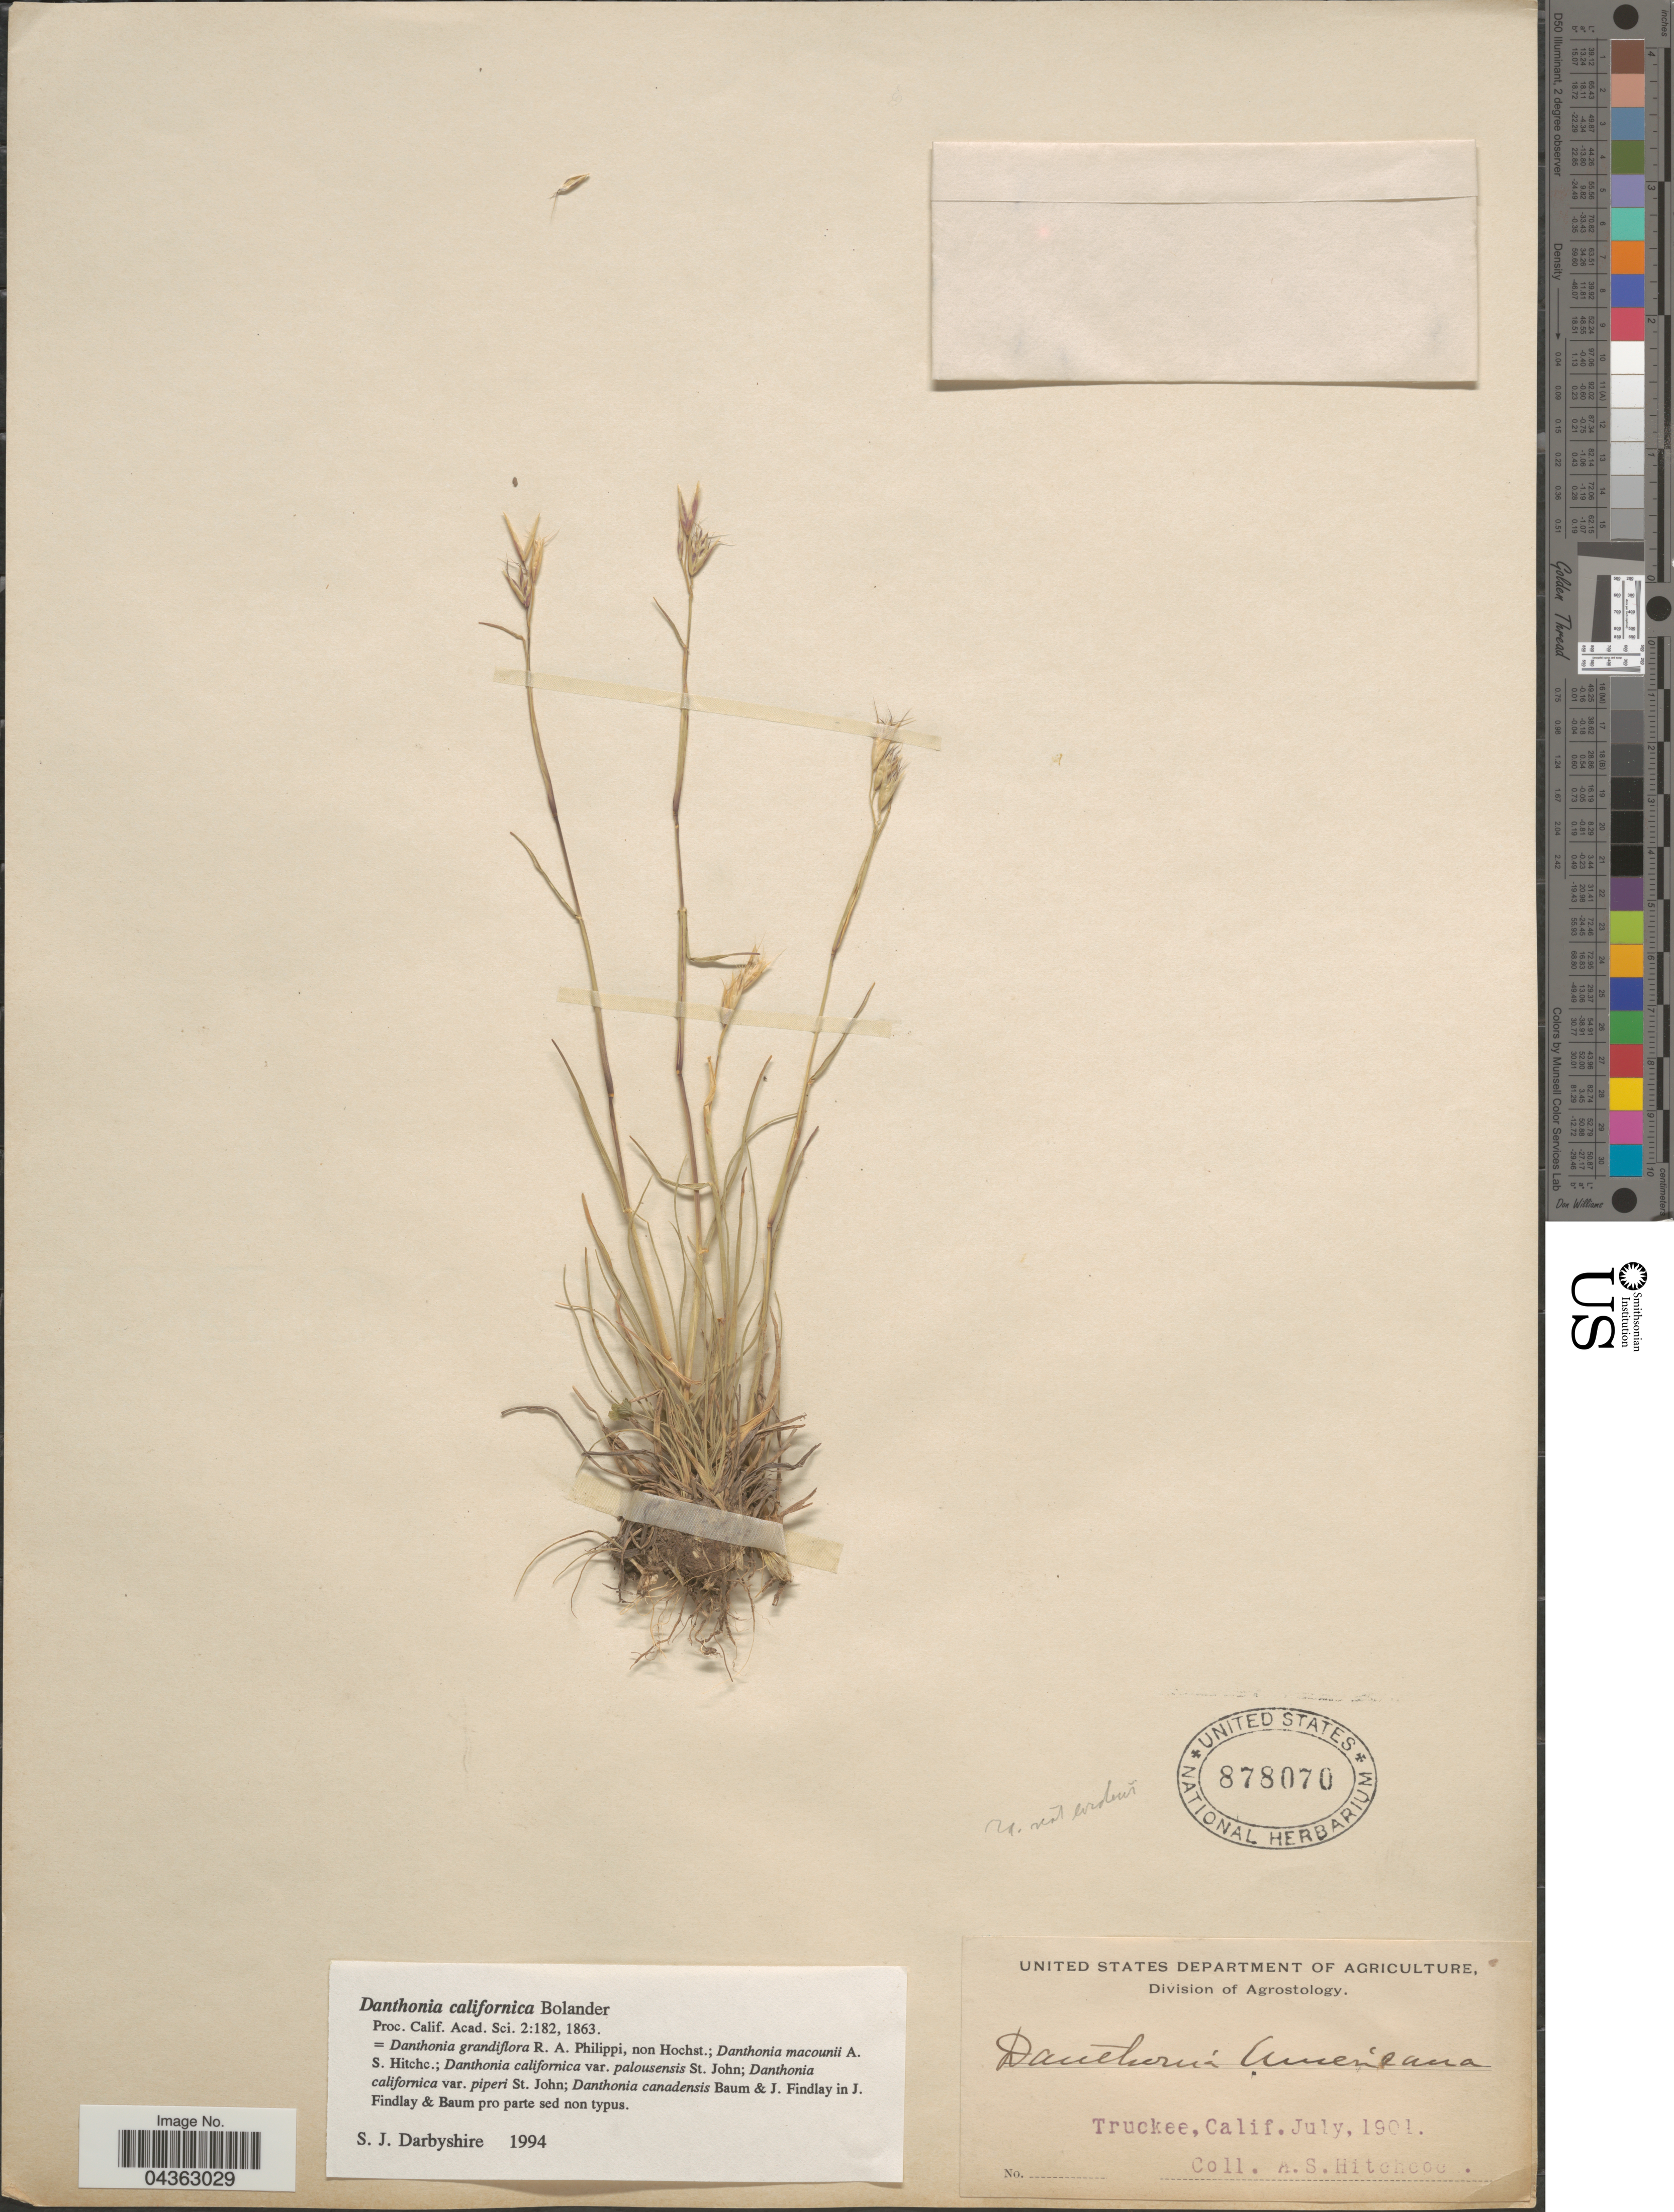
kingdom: Plantae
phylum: Tracheophyta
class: Liliopsida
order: Poales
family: Poaceae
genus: Danthonia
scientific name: Danthonia californica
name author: Bol.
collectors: A. S. Hitchcock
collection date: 1901-07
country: United States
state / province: California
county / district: Nevada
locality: Truckee.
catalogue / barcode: US 878070